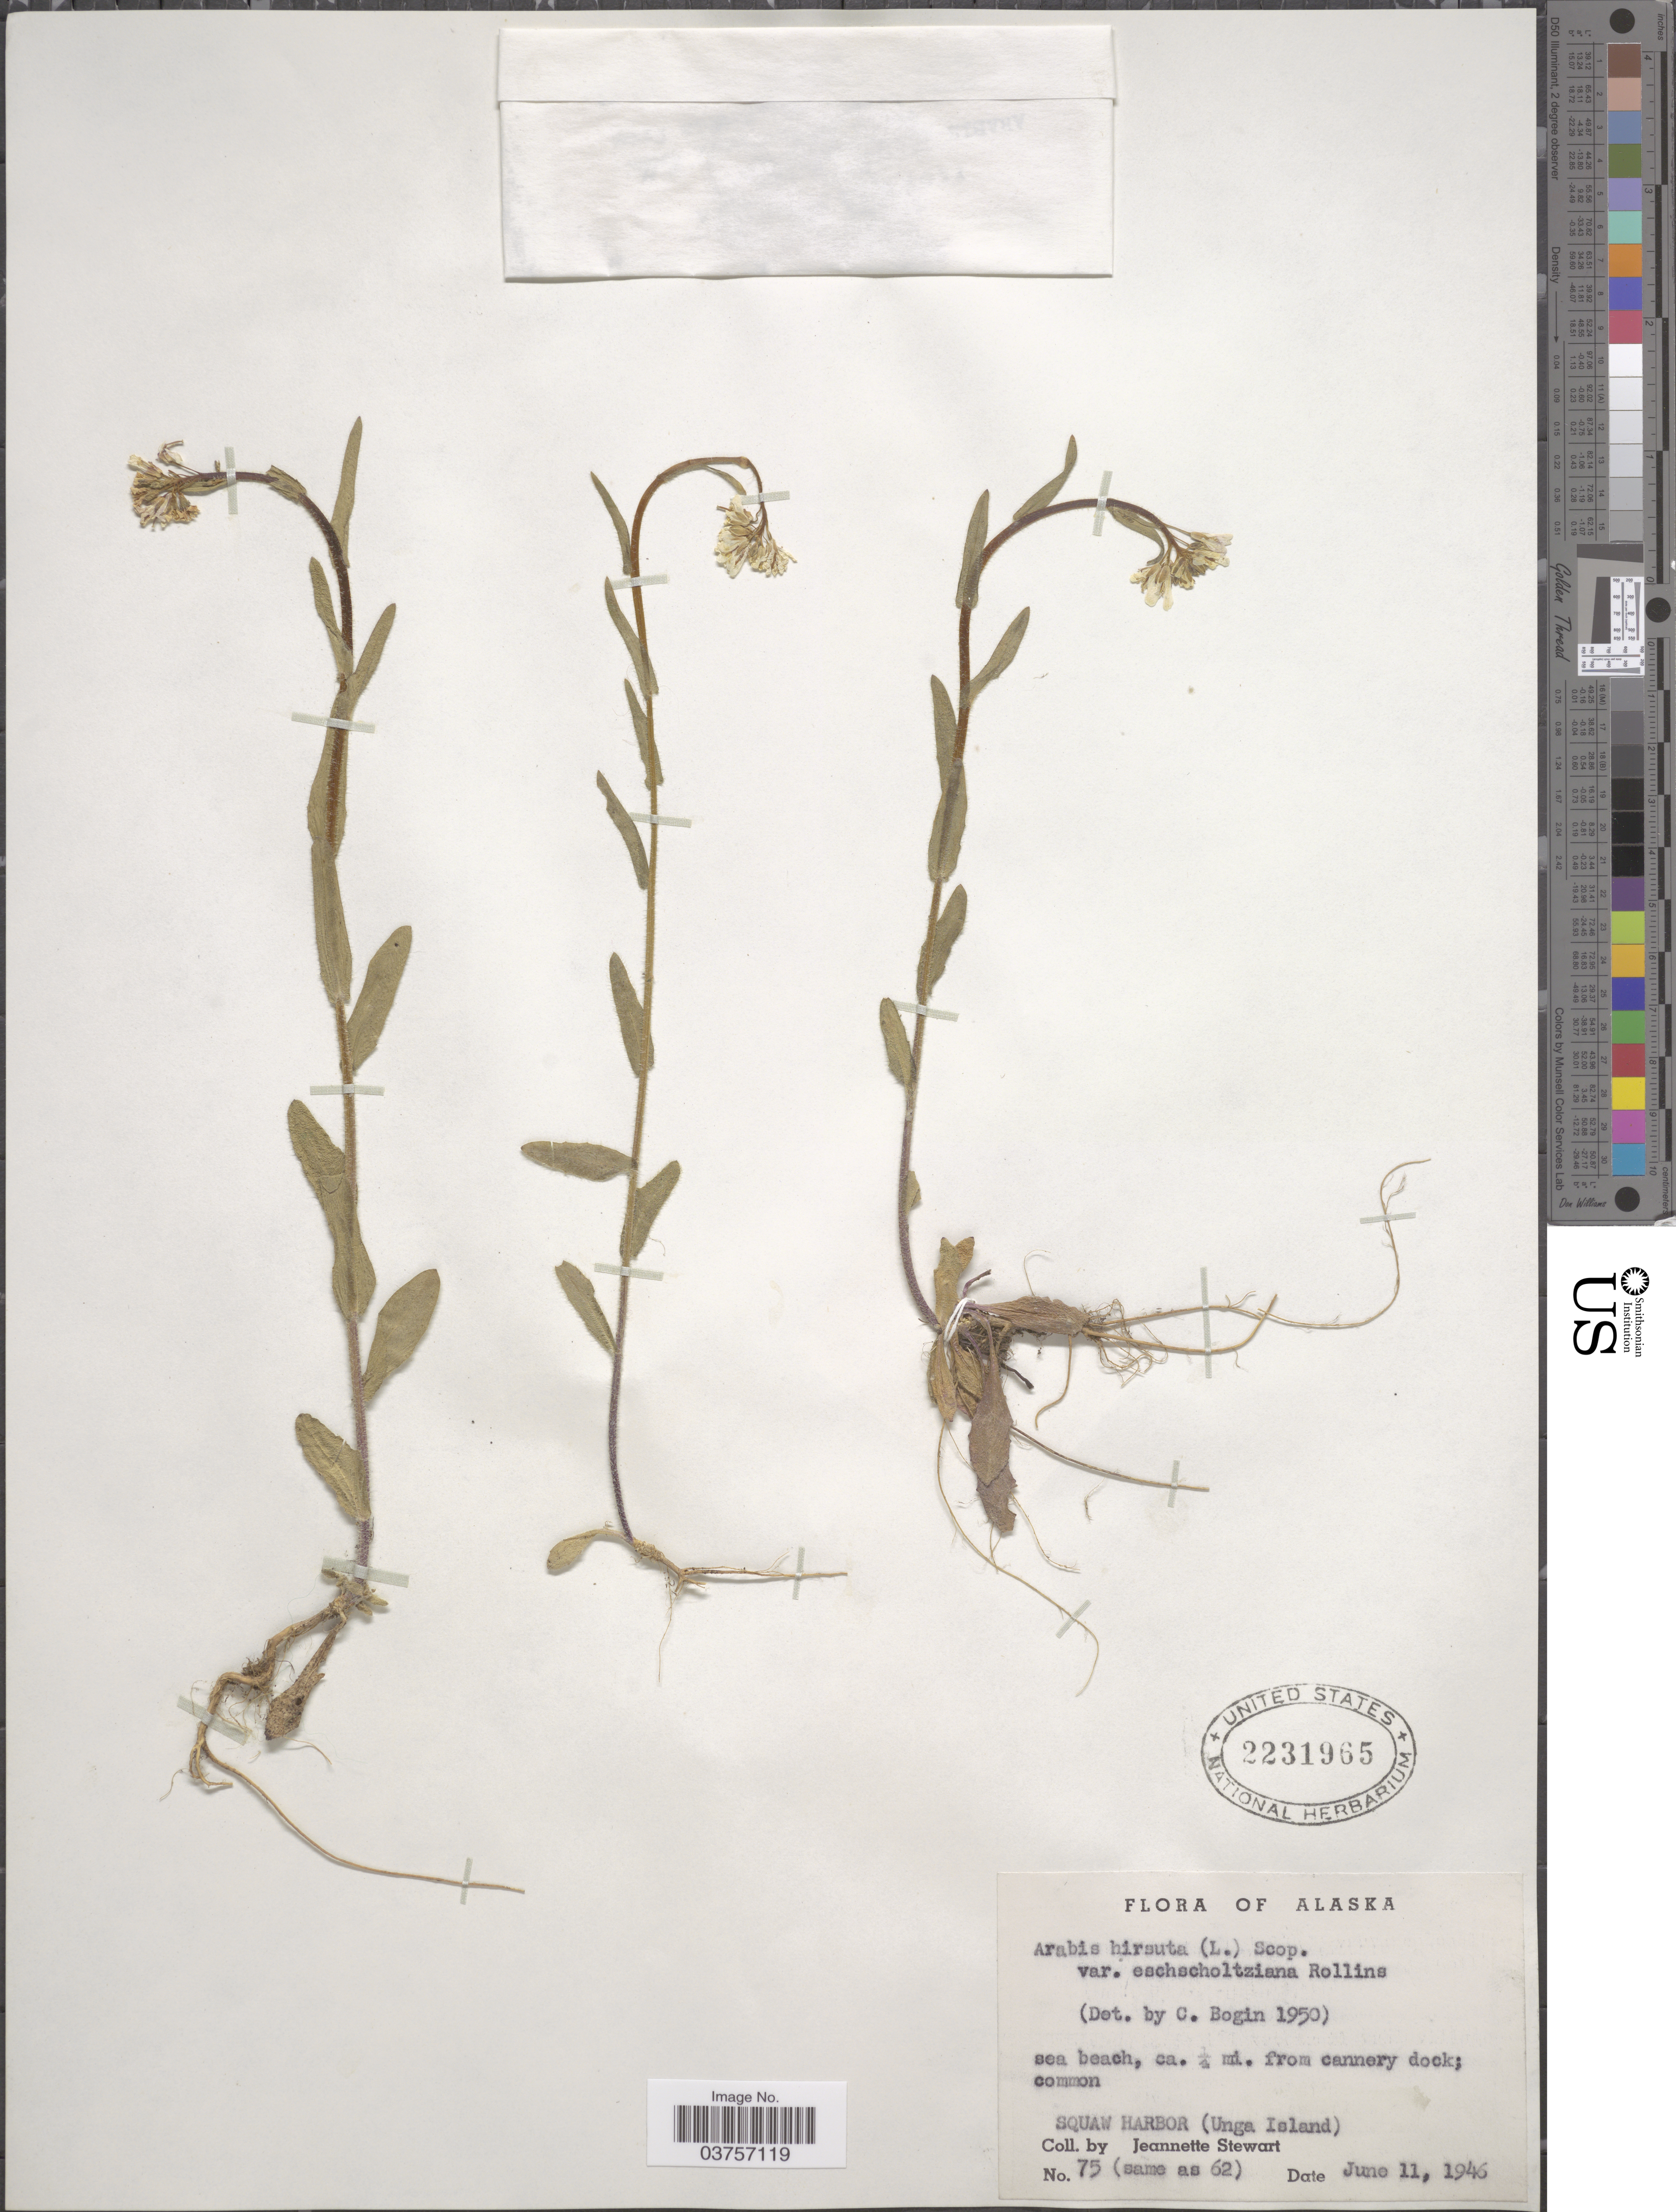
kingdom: Plantae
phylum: Tracheophyta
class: Magnoliopsida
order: Brassicales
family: Brassicaceae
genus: Arabis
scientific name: Arabis hirsuta var. eschscholtziana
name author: (Andrz. ex Ledeb.) Rollins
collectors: J. Stewart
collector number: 75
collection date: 1946-06-11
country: United States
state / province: Alaska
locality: Sea beach, ca. ¼ mi. from cannery dock; common Squaw Harbor (Unga Island).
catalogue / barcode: US 2231965